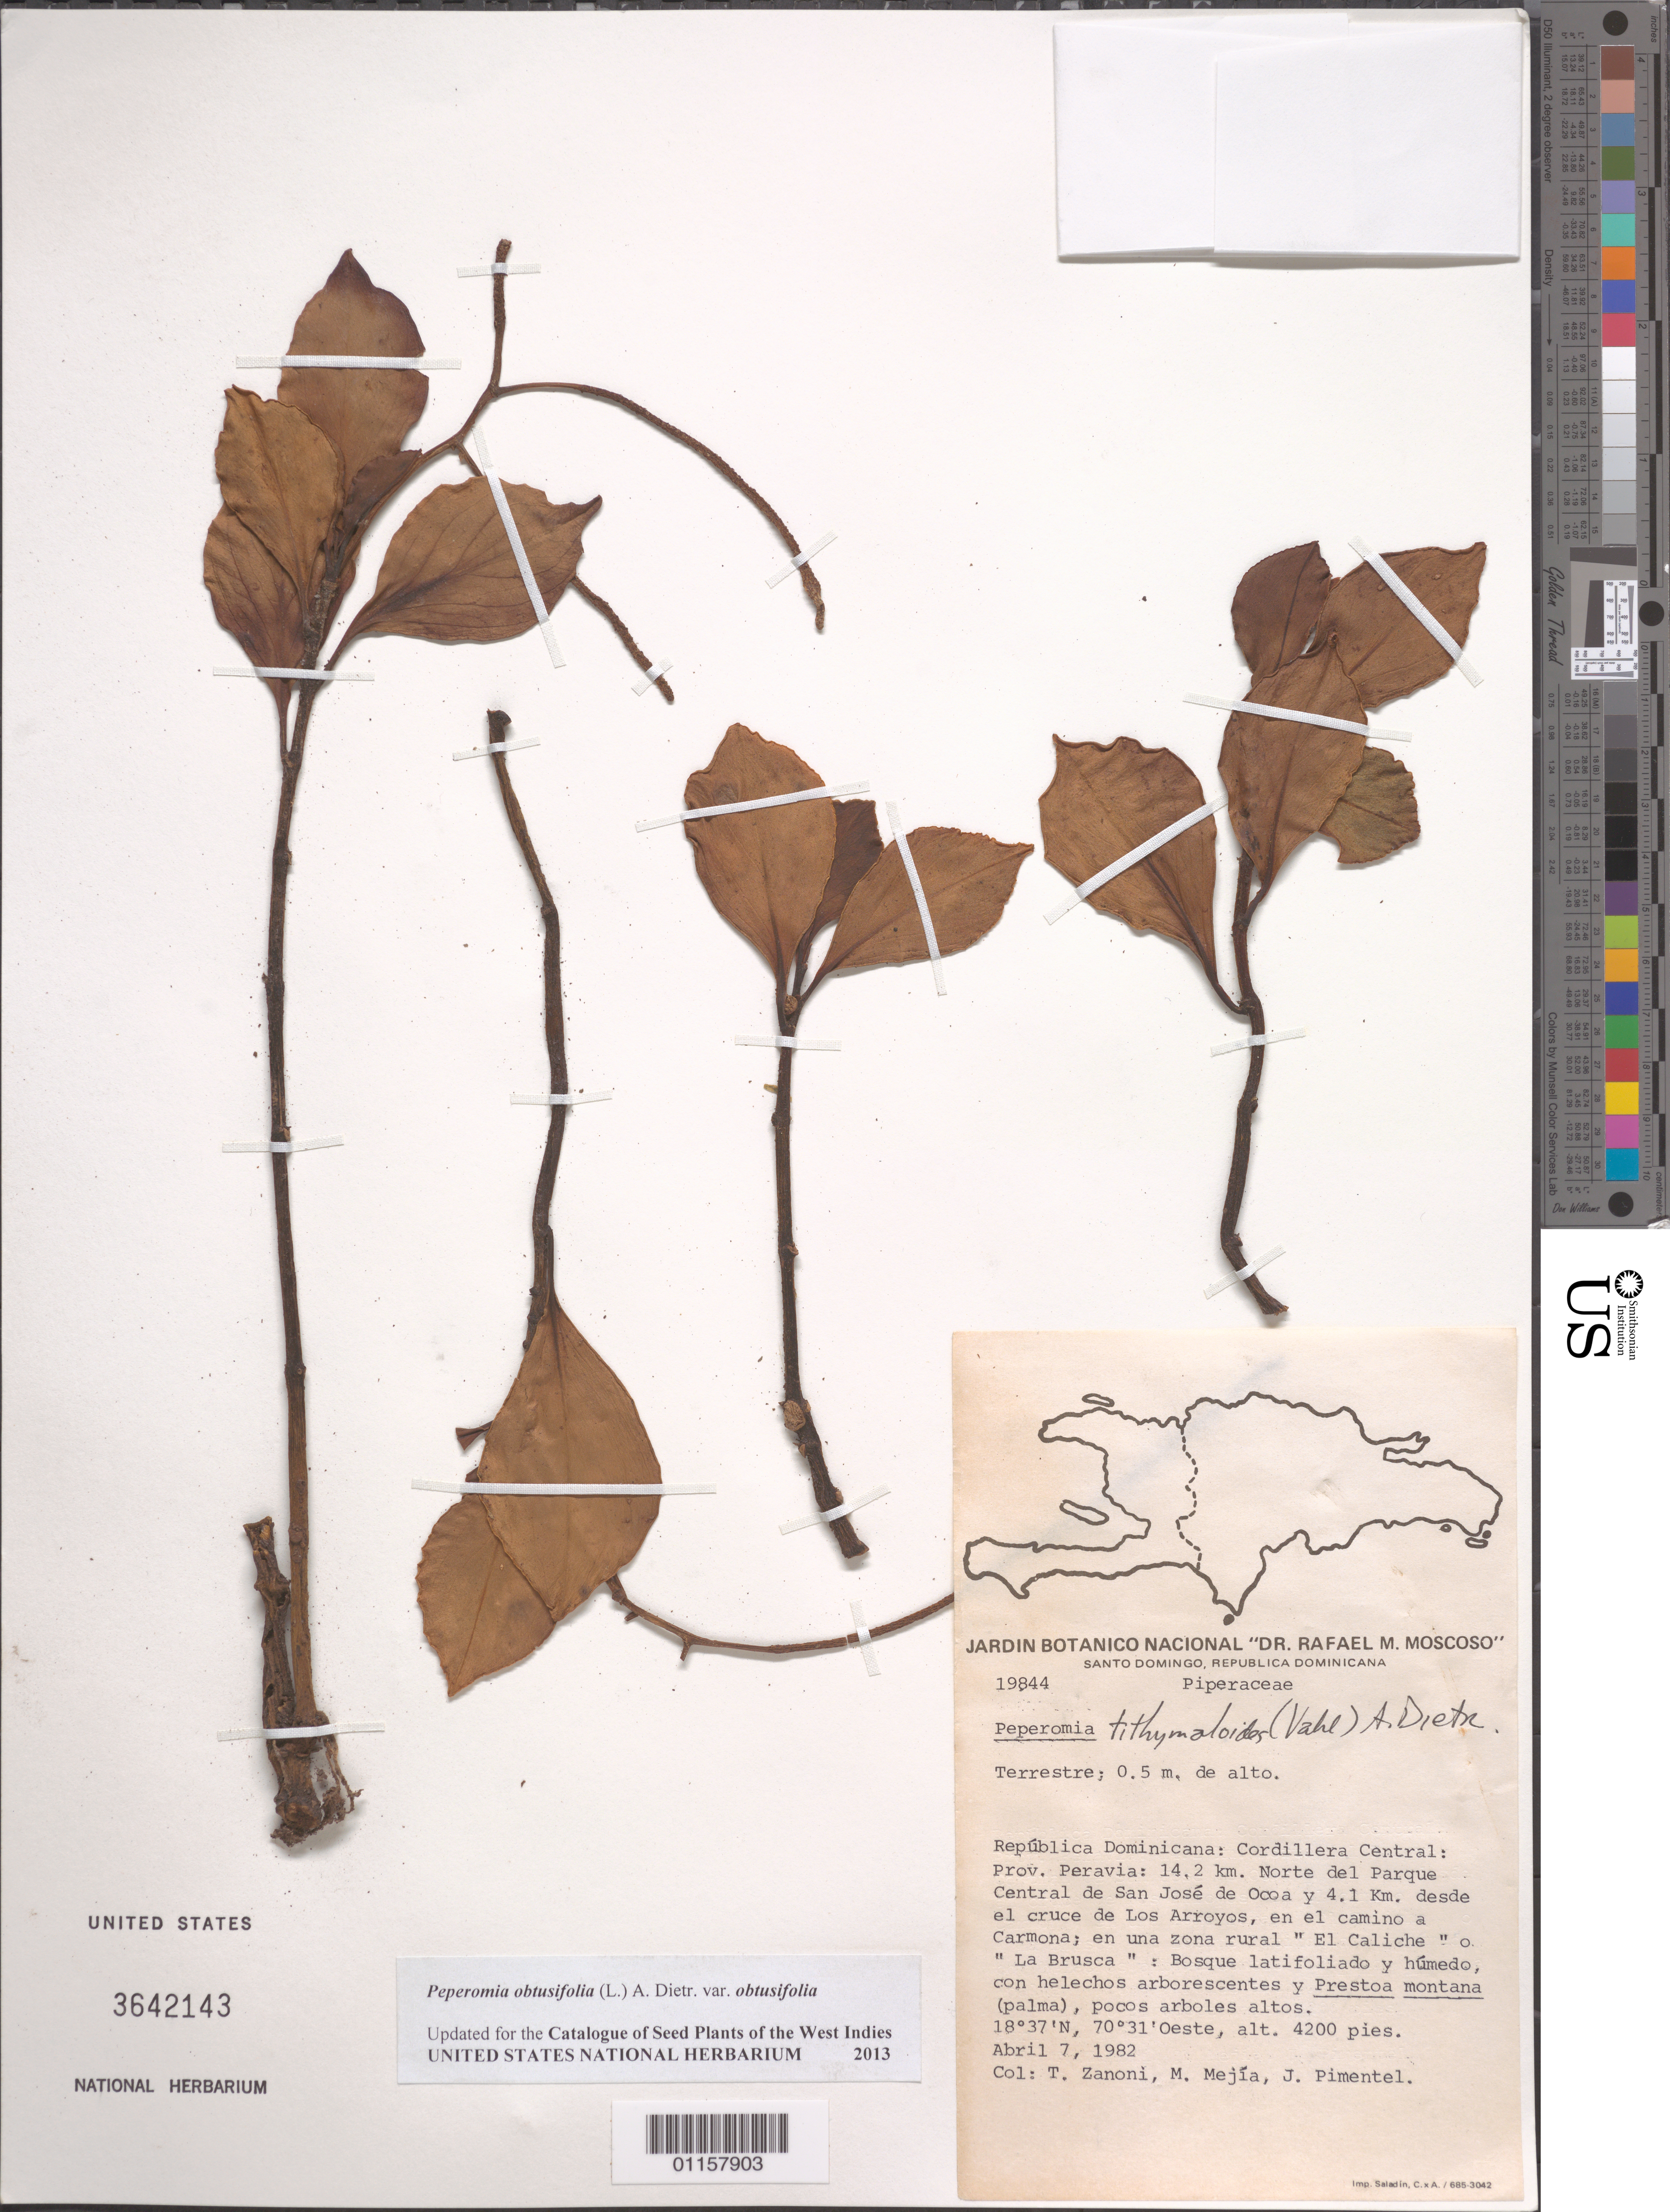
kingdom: Plantae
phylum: Tracheophyta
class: Magnoliopsida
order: Piperales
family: Piperaceae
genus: Peperomia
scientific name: Peperomia obtusifolia var. obtusifolia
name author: (L.) A. Dietr.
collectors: T. A. Zanoni, M. Mejia & J. Pimentel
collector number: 19844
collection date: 1982-04-07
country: Dominican Republic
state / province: Peravia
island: Hispaniola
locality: Parque Central de San José de Ocoa, 14.2 km N; y 4.1 km desde el cruce de Los Arroyos, en el camino a Carmona; en una zona rural "El Caliche" o "La Brusca".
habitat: Bosque latifoliado y húmedo, con helechos arborescentes y Prestoa montana (palma), pocos arboles altos.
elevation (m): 1280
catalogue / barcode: US 3642143